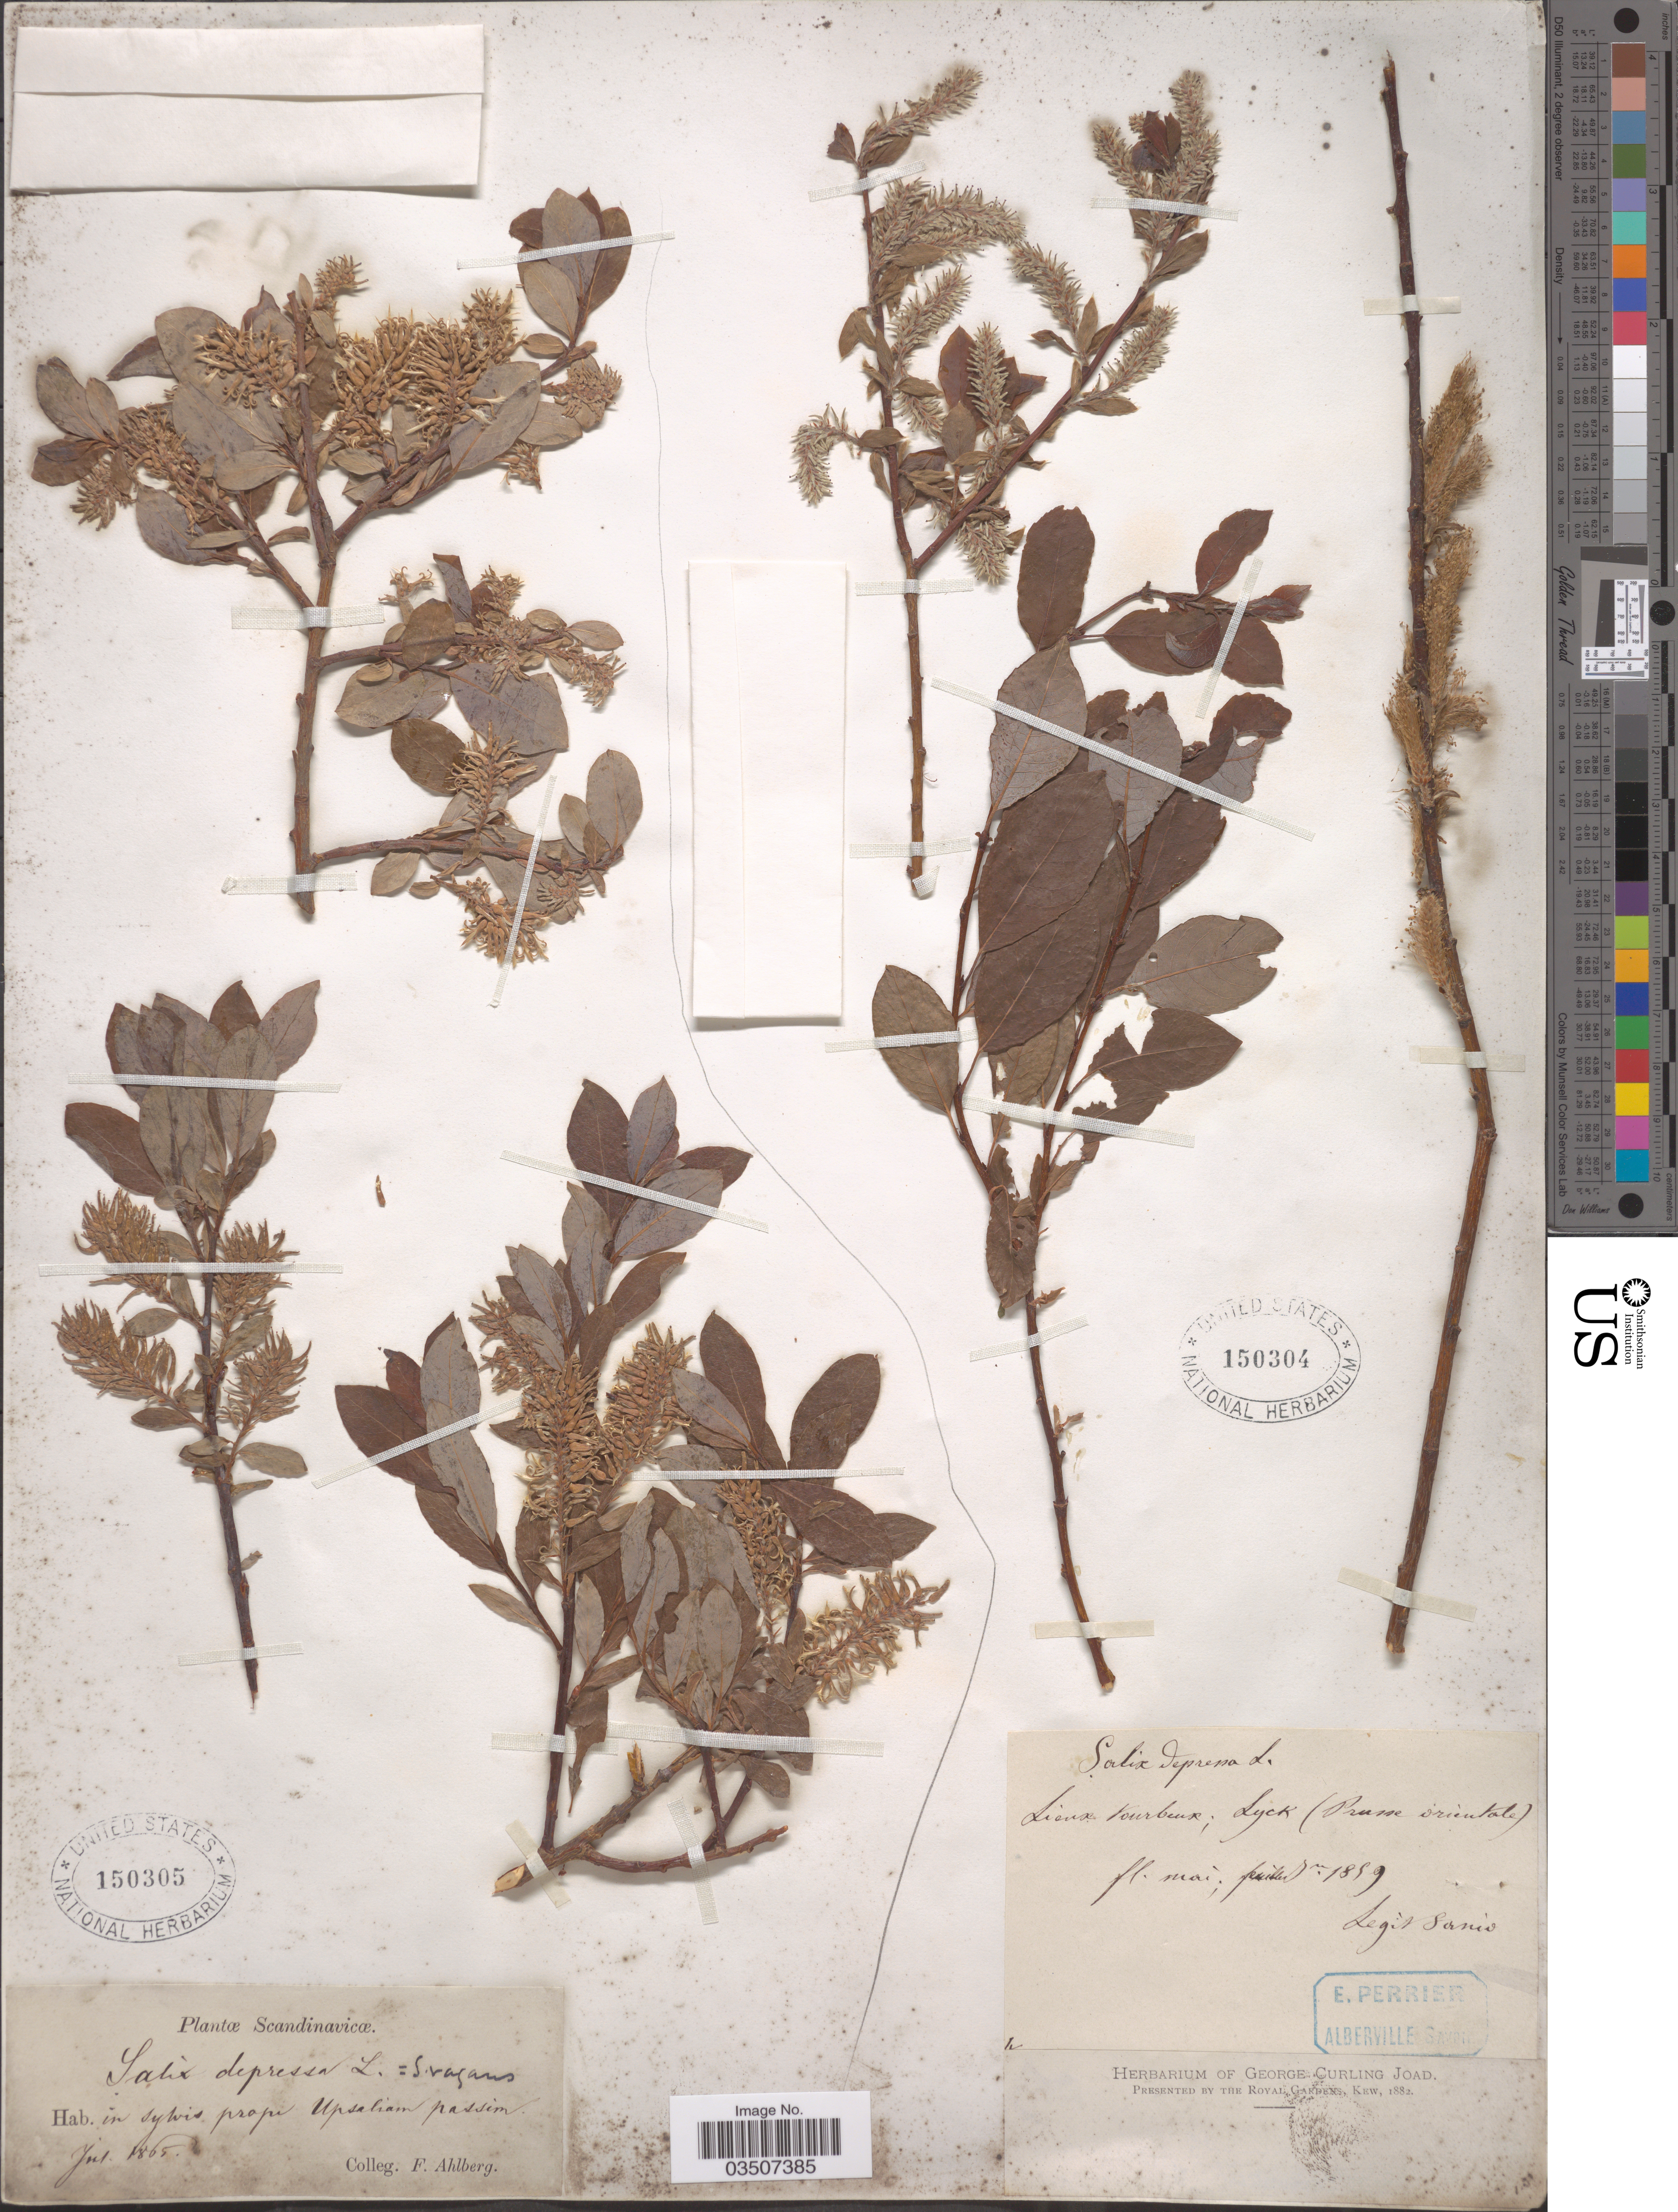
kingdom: Plantae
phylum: Tracheophyta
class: Magnoliopsida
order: Malpighiales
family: Salicaceae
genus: Salix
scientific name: Salix vagans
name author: Hook. f. ex Andersson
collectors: F. Ahlberg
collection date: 1865-07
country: Sweden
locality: Scandinavicæ. In sylvis Upsaliam passim.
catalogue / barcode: US 150305